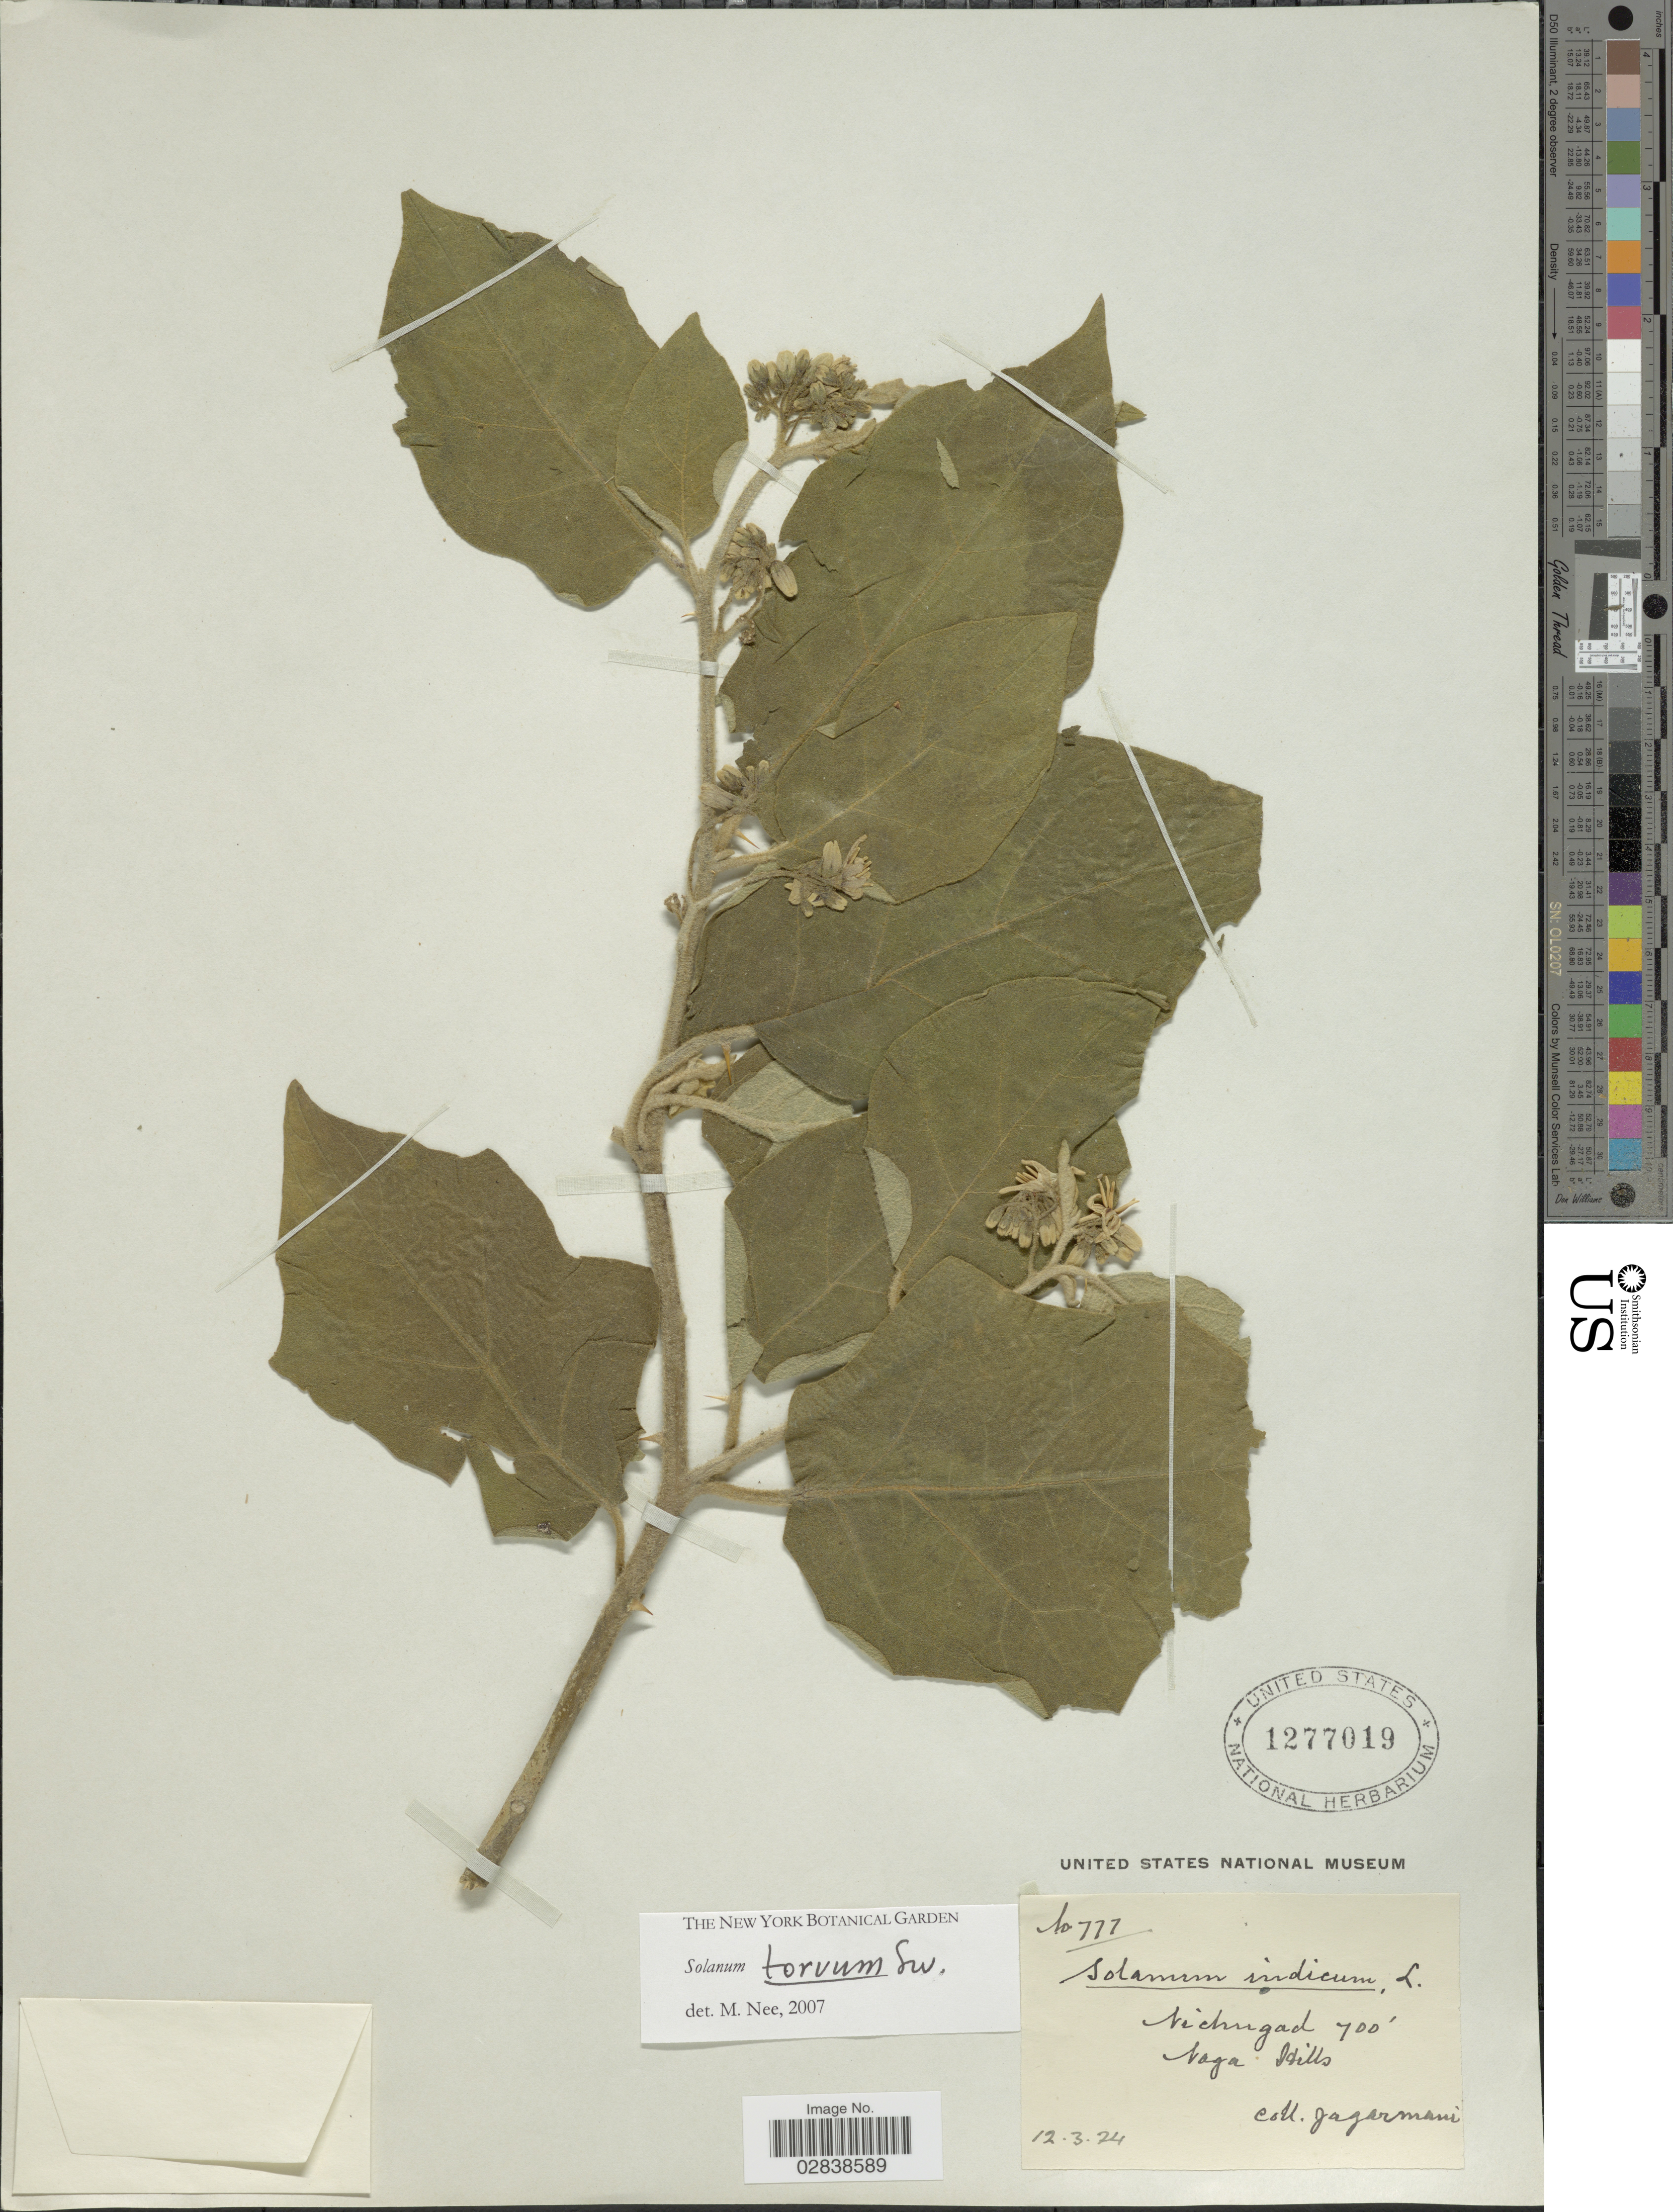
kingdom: Plantae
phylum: Tracheophyta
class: Magnoliopsida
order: Solanales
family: Solanaceae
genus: Solanum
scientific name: Solanum torvum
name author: Sw.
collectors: -. Jagarmani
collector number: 777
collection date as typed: Transcribed d/m/y: 12/3/24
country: India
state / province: Nagaland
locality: Nichugad, Naga Hills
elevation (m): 213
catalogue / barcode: US 1277019